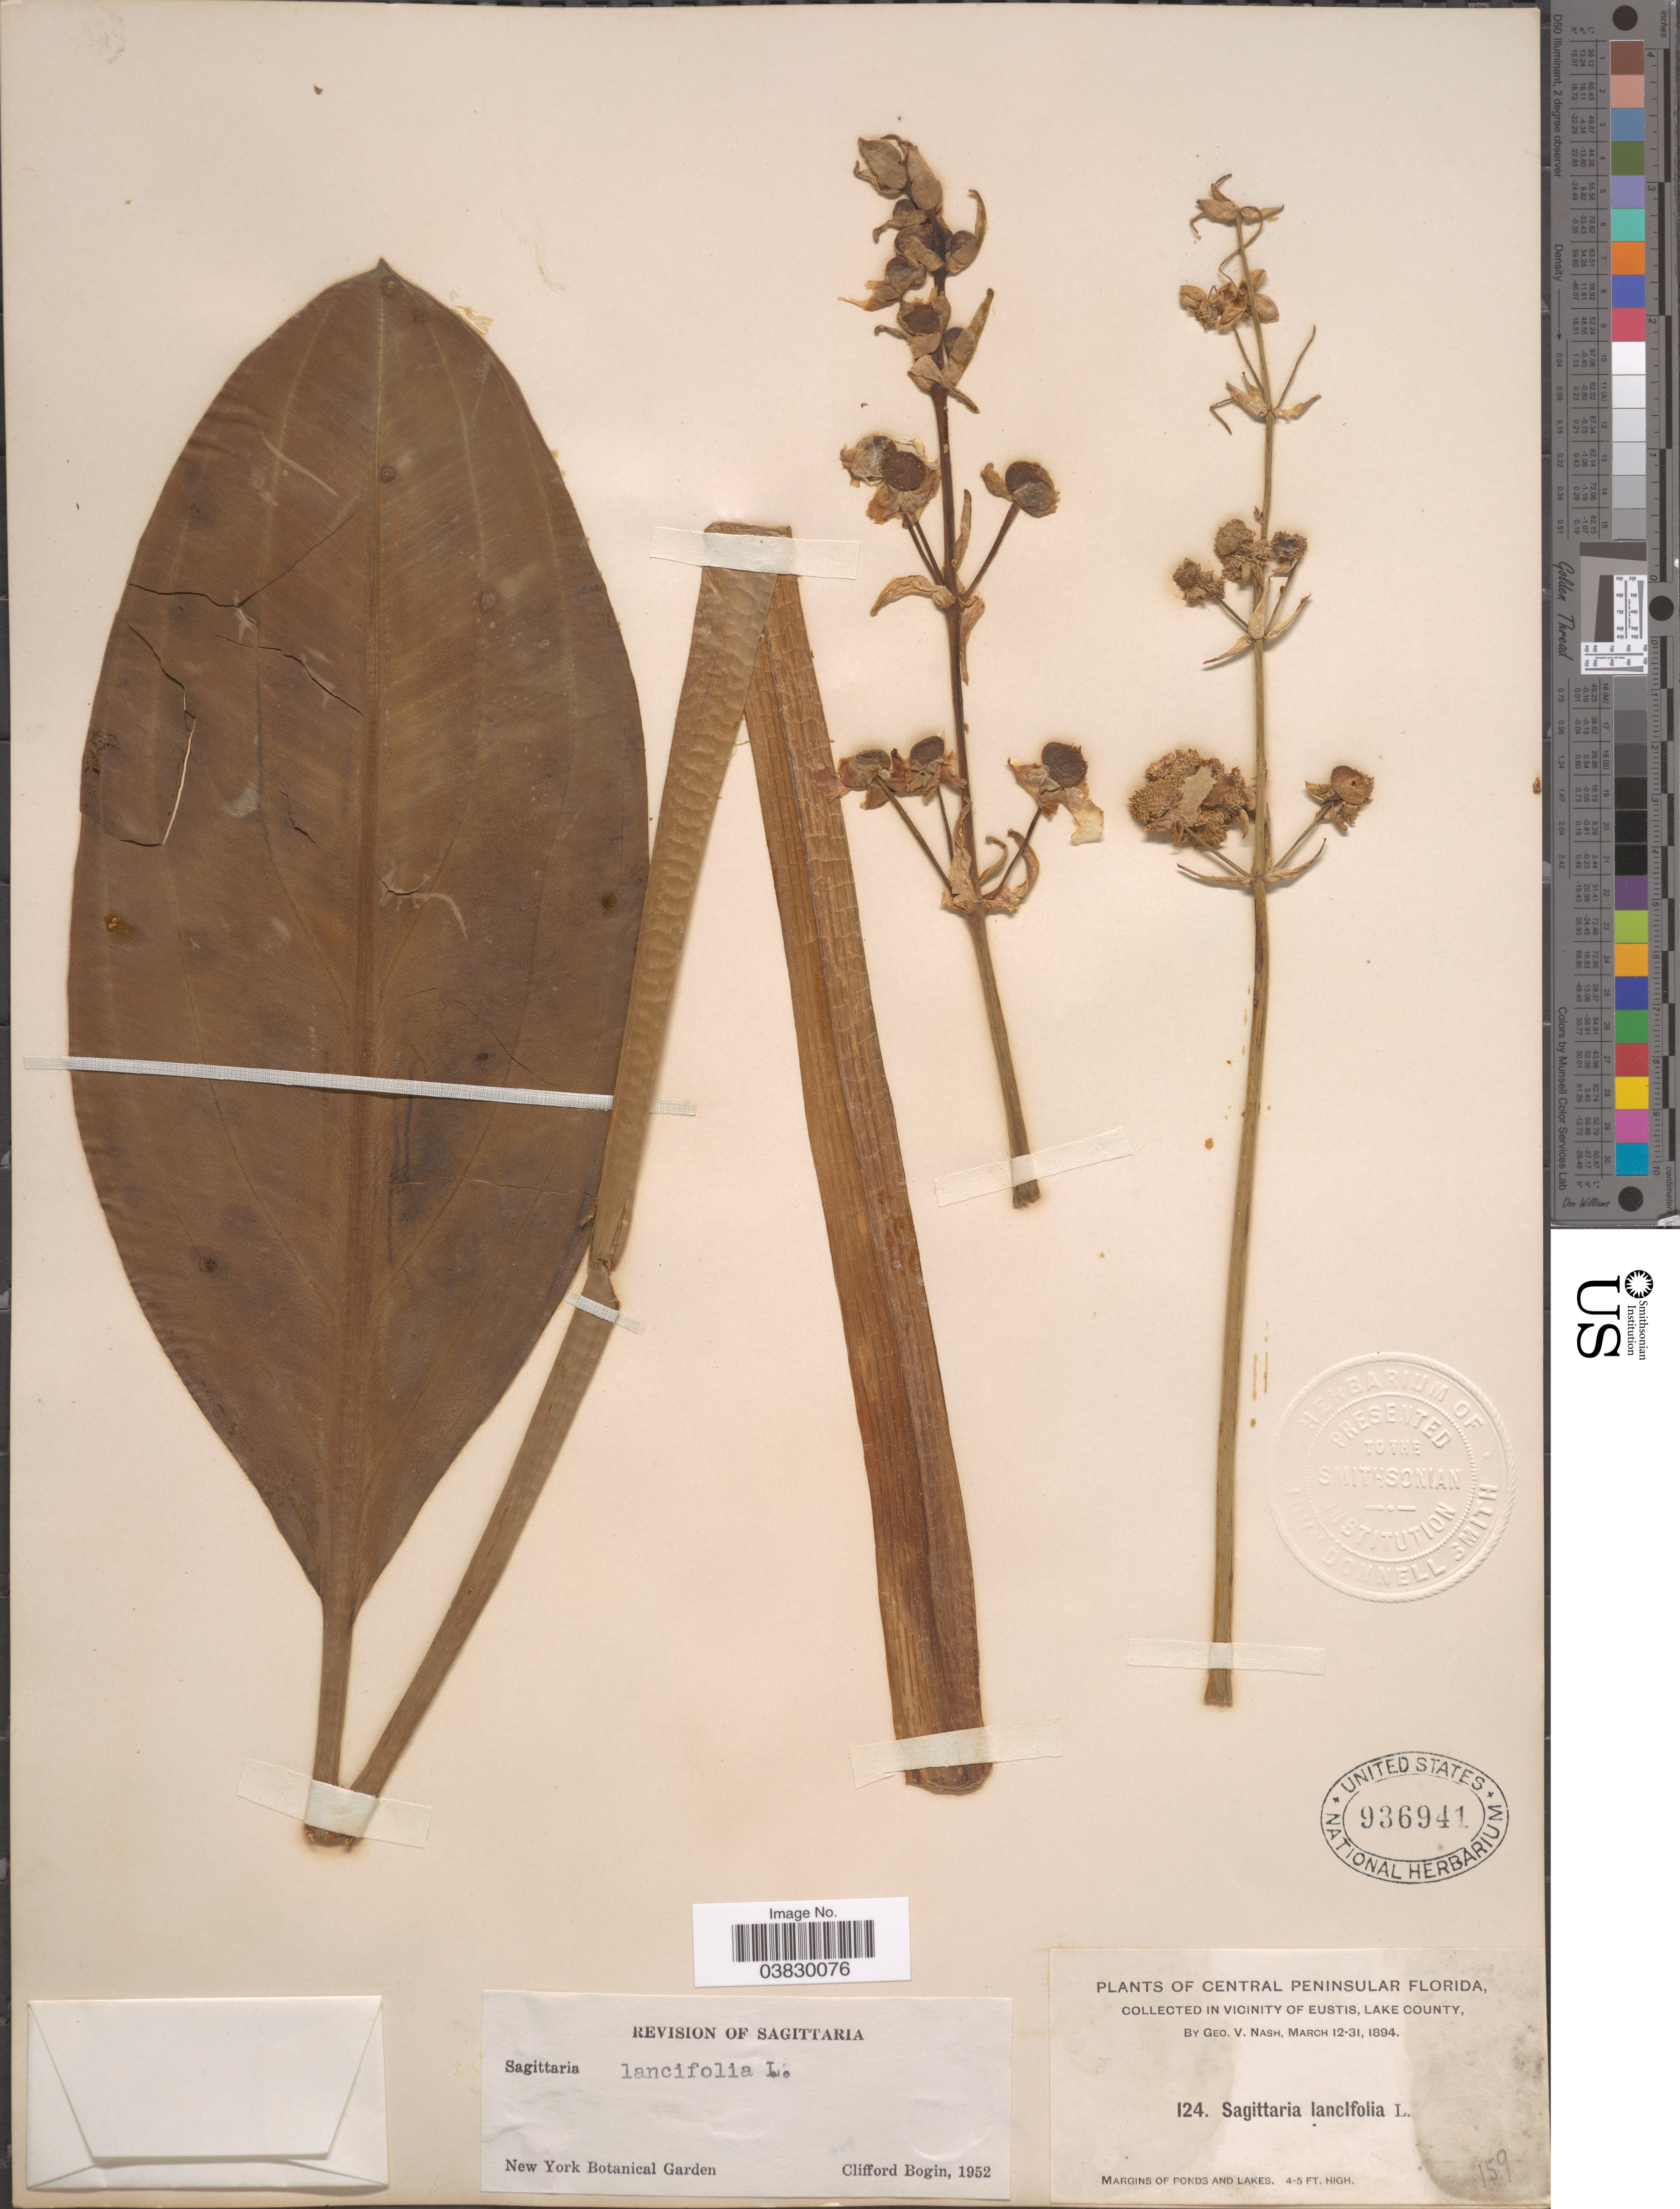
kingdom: Plantae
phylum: Tracheophyta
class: Liliopsida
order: Alismatales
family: Alismataceae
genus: Sagittaria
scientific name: Sagittaria lancifolia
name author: L.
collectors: G. V. Nash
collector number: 124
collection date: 1894-03-12/1894-03-31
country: United States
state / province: Florida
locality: Central Peninsular Florida. In Vicinity of Eustis, Lake County.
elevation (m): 1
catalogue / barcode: US 936941